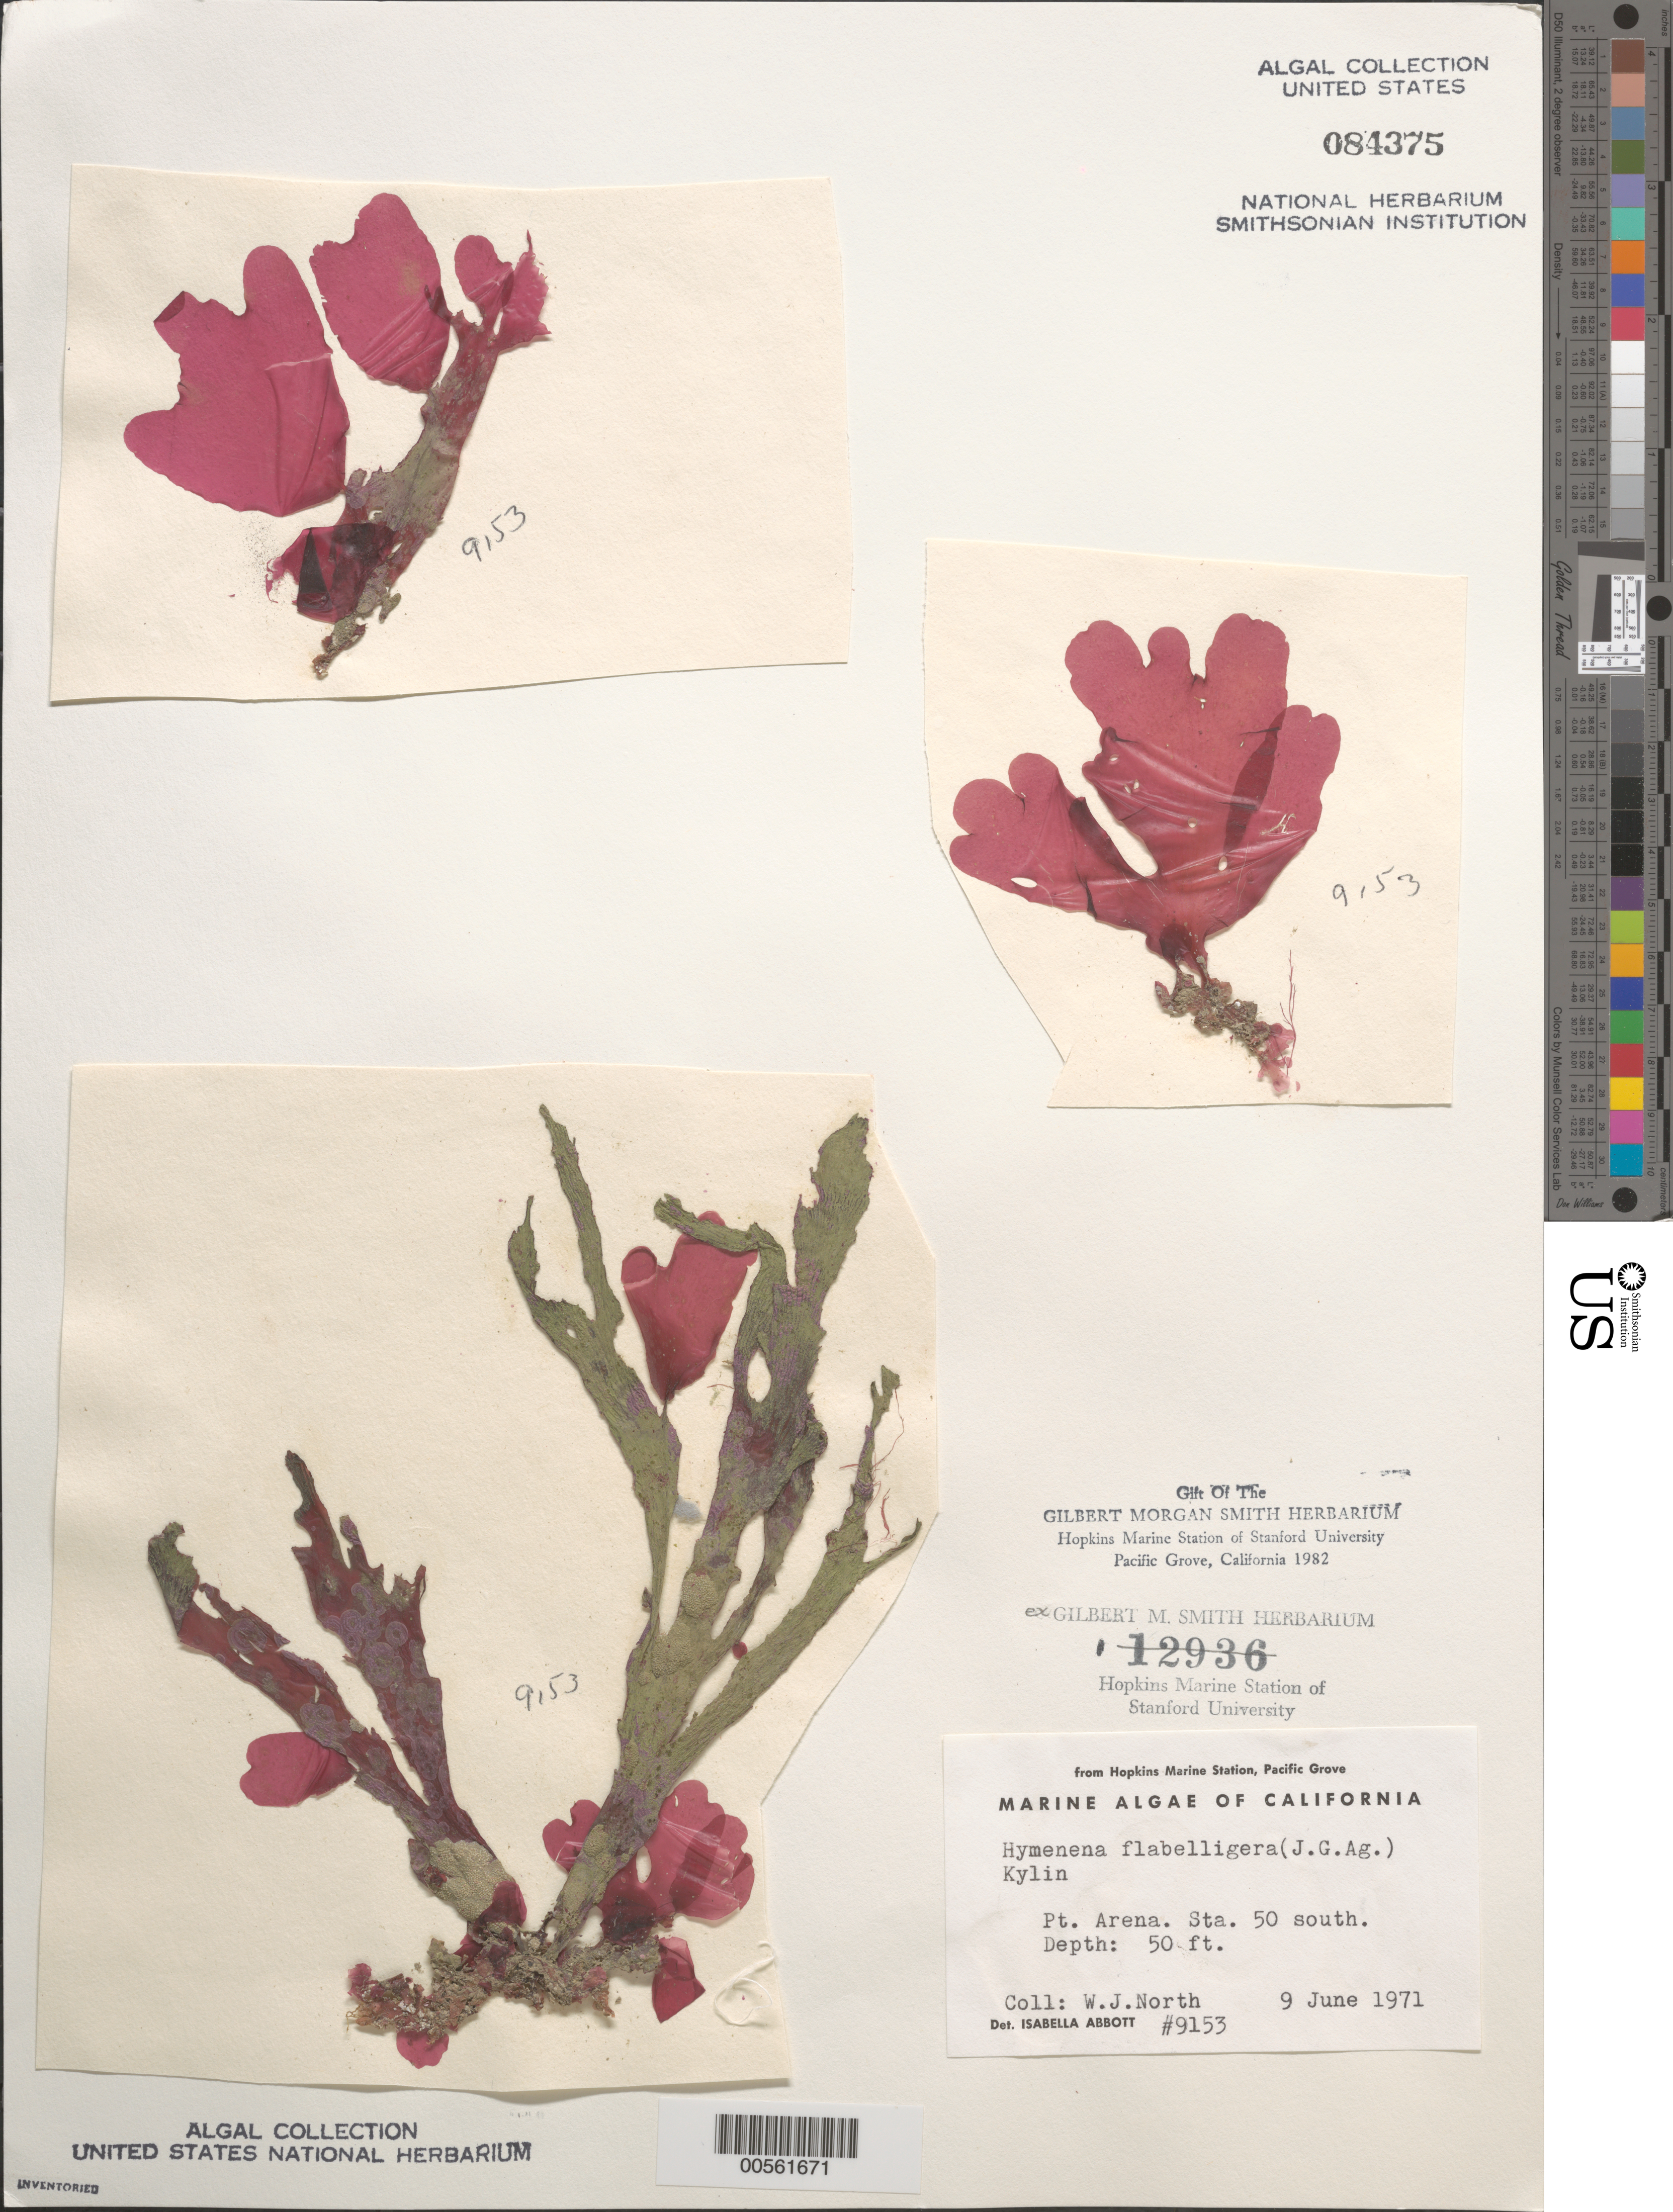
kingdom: Plantae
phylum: Rhodophyta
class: Florideophyceae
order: Ceramiales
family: Delesseriaceae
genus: Hymenena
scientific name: Hymenena flabelligera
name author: (J. Agardh) Kylin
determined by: Abbott, Isabella A.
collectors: W. North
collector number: IAA 9153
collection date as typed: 09 Jun 1971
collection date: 1971-06-09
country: United States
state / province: California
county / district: Mendocino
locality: Point Arena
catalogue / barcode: US 84375